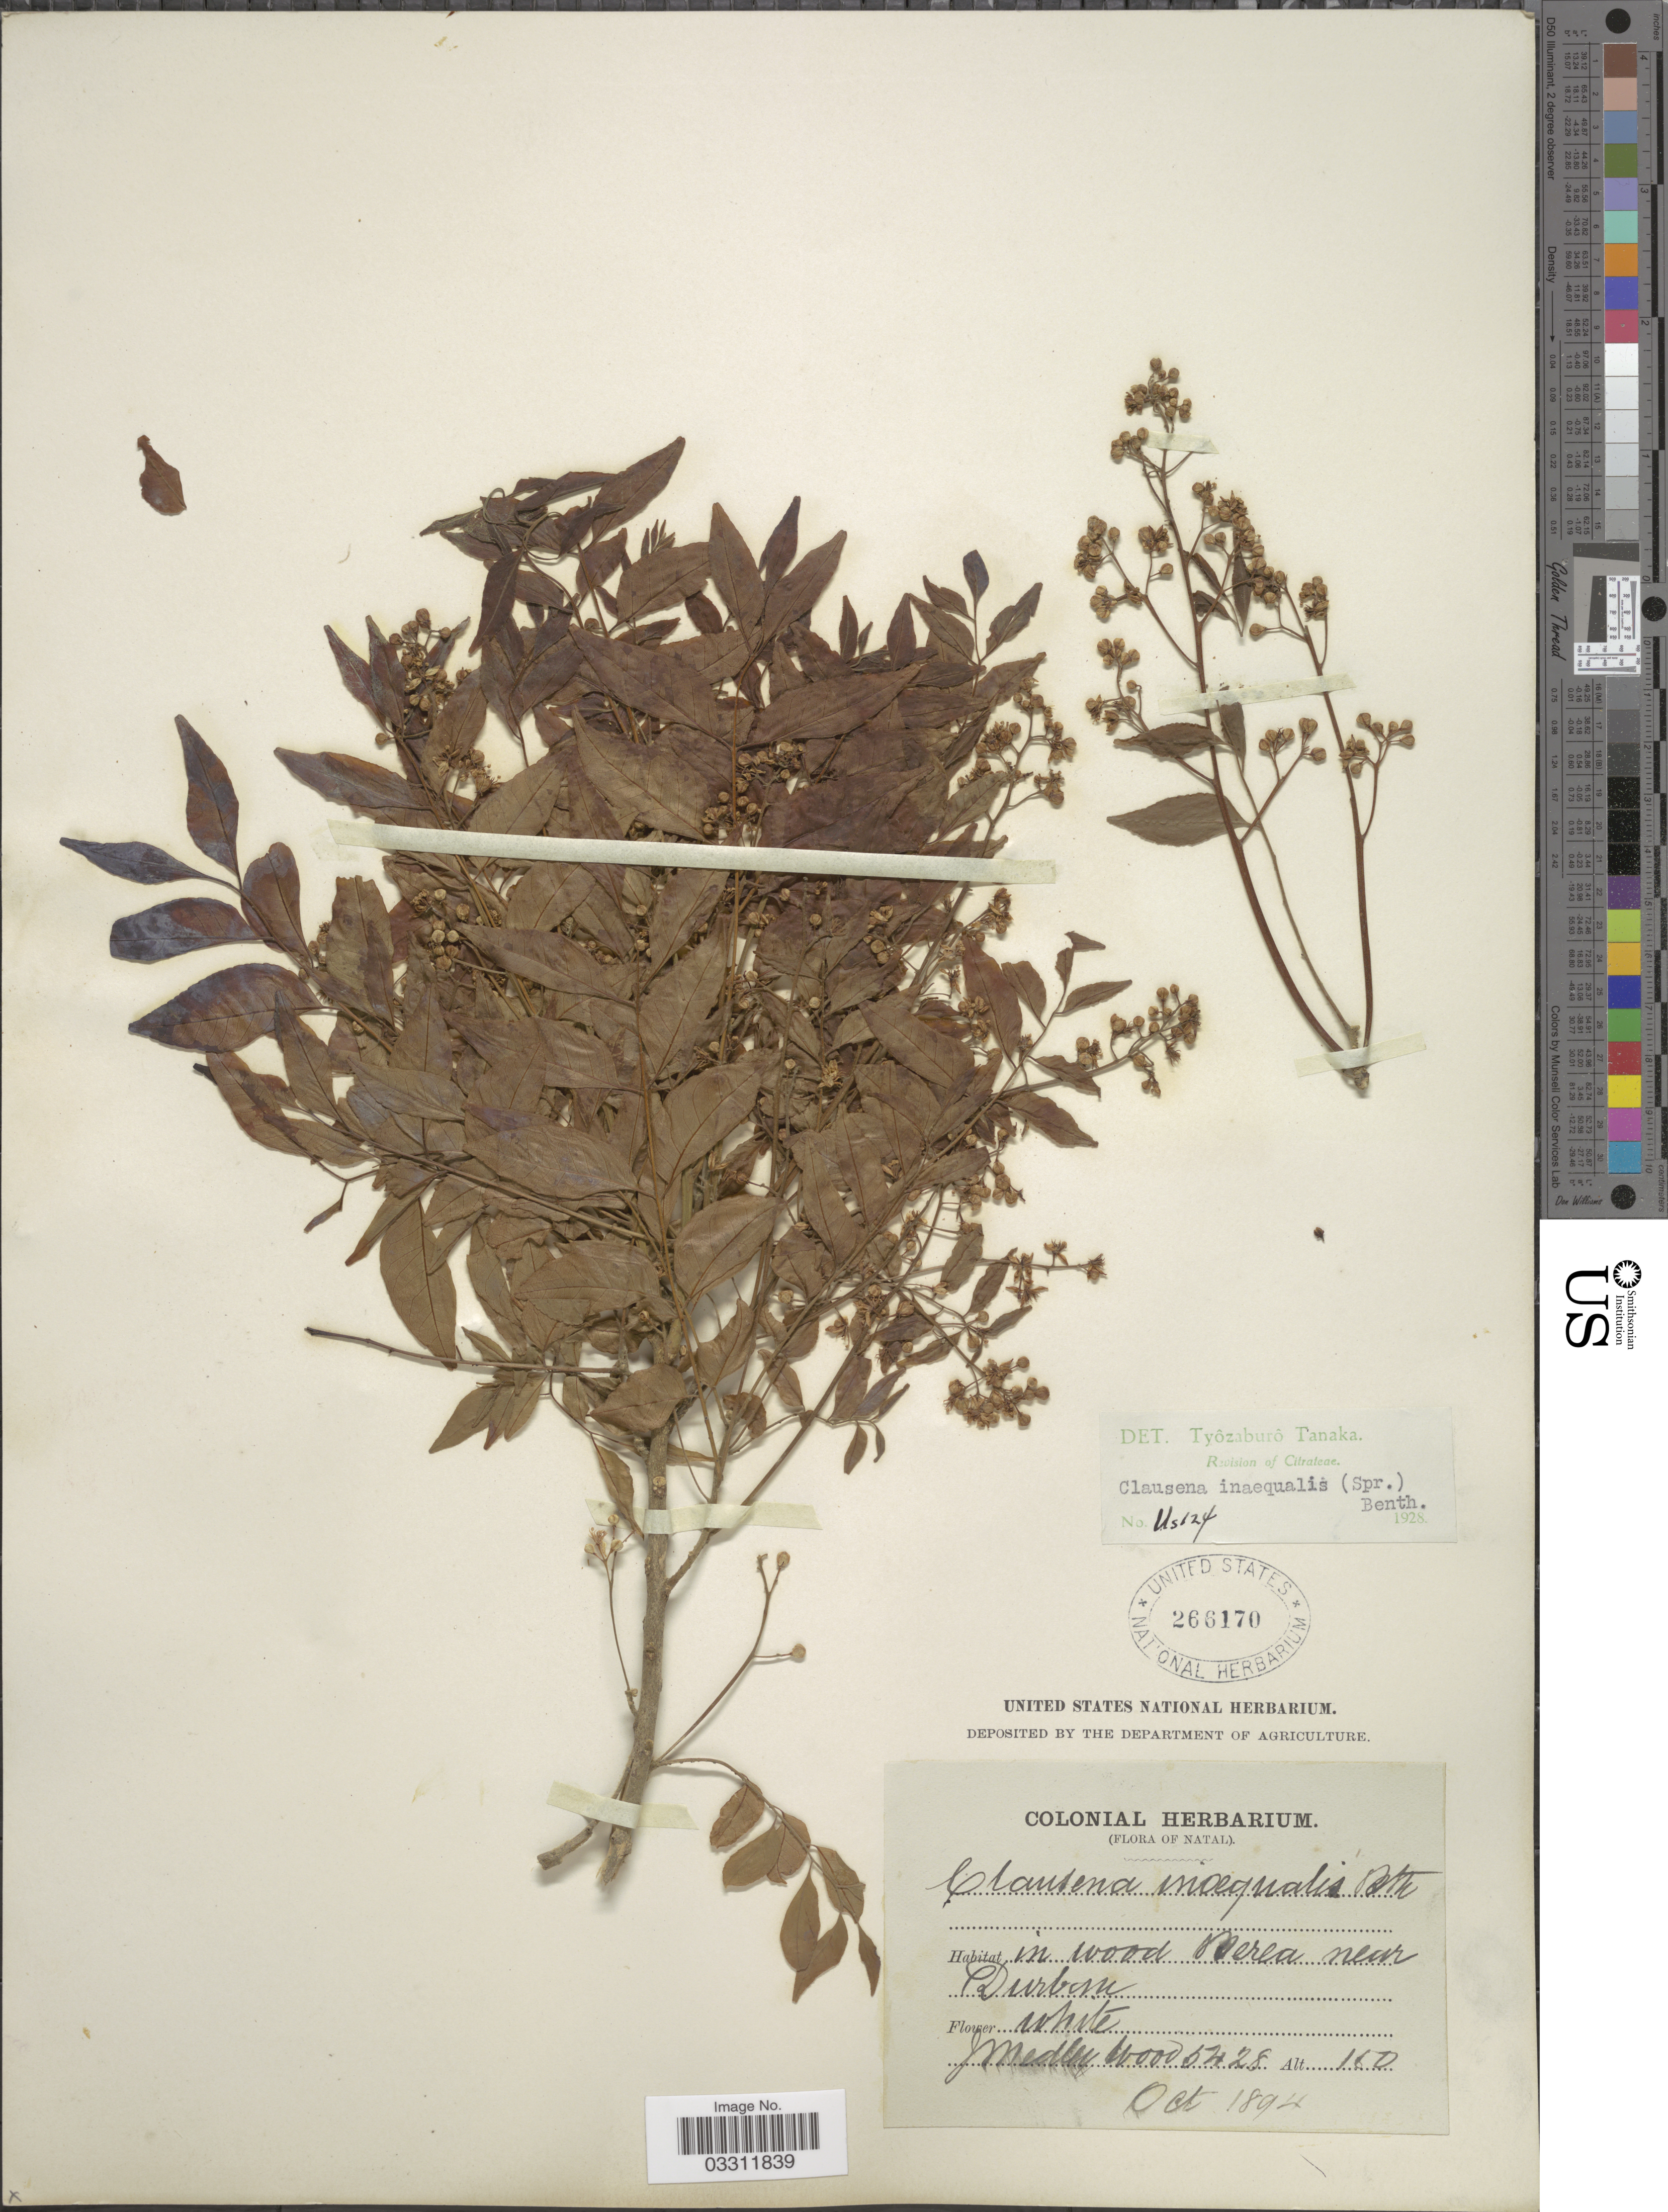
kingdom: Plantae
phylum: Tracheophyta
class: Magnoliopsida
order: Sapindales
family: Rutaceae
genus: Clausena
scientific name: Clausena inaequalis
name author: (DC.) Benth.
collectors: J. Medley Wood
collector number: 5428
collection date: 1894-10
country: South Africa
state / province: KwaZulu-Natal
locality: Natal. In wood Berea near Durban.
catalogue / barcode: US 266170